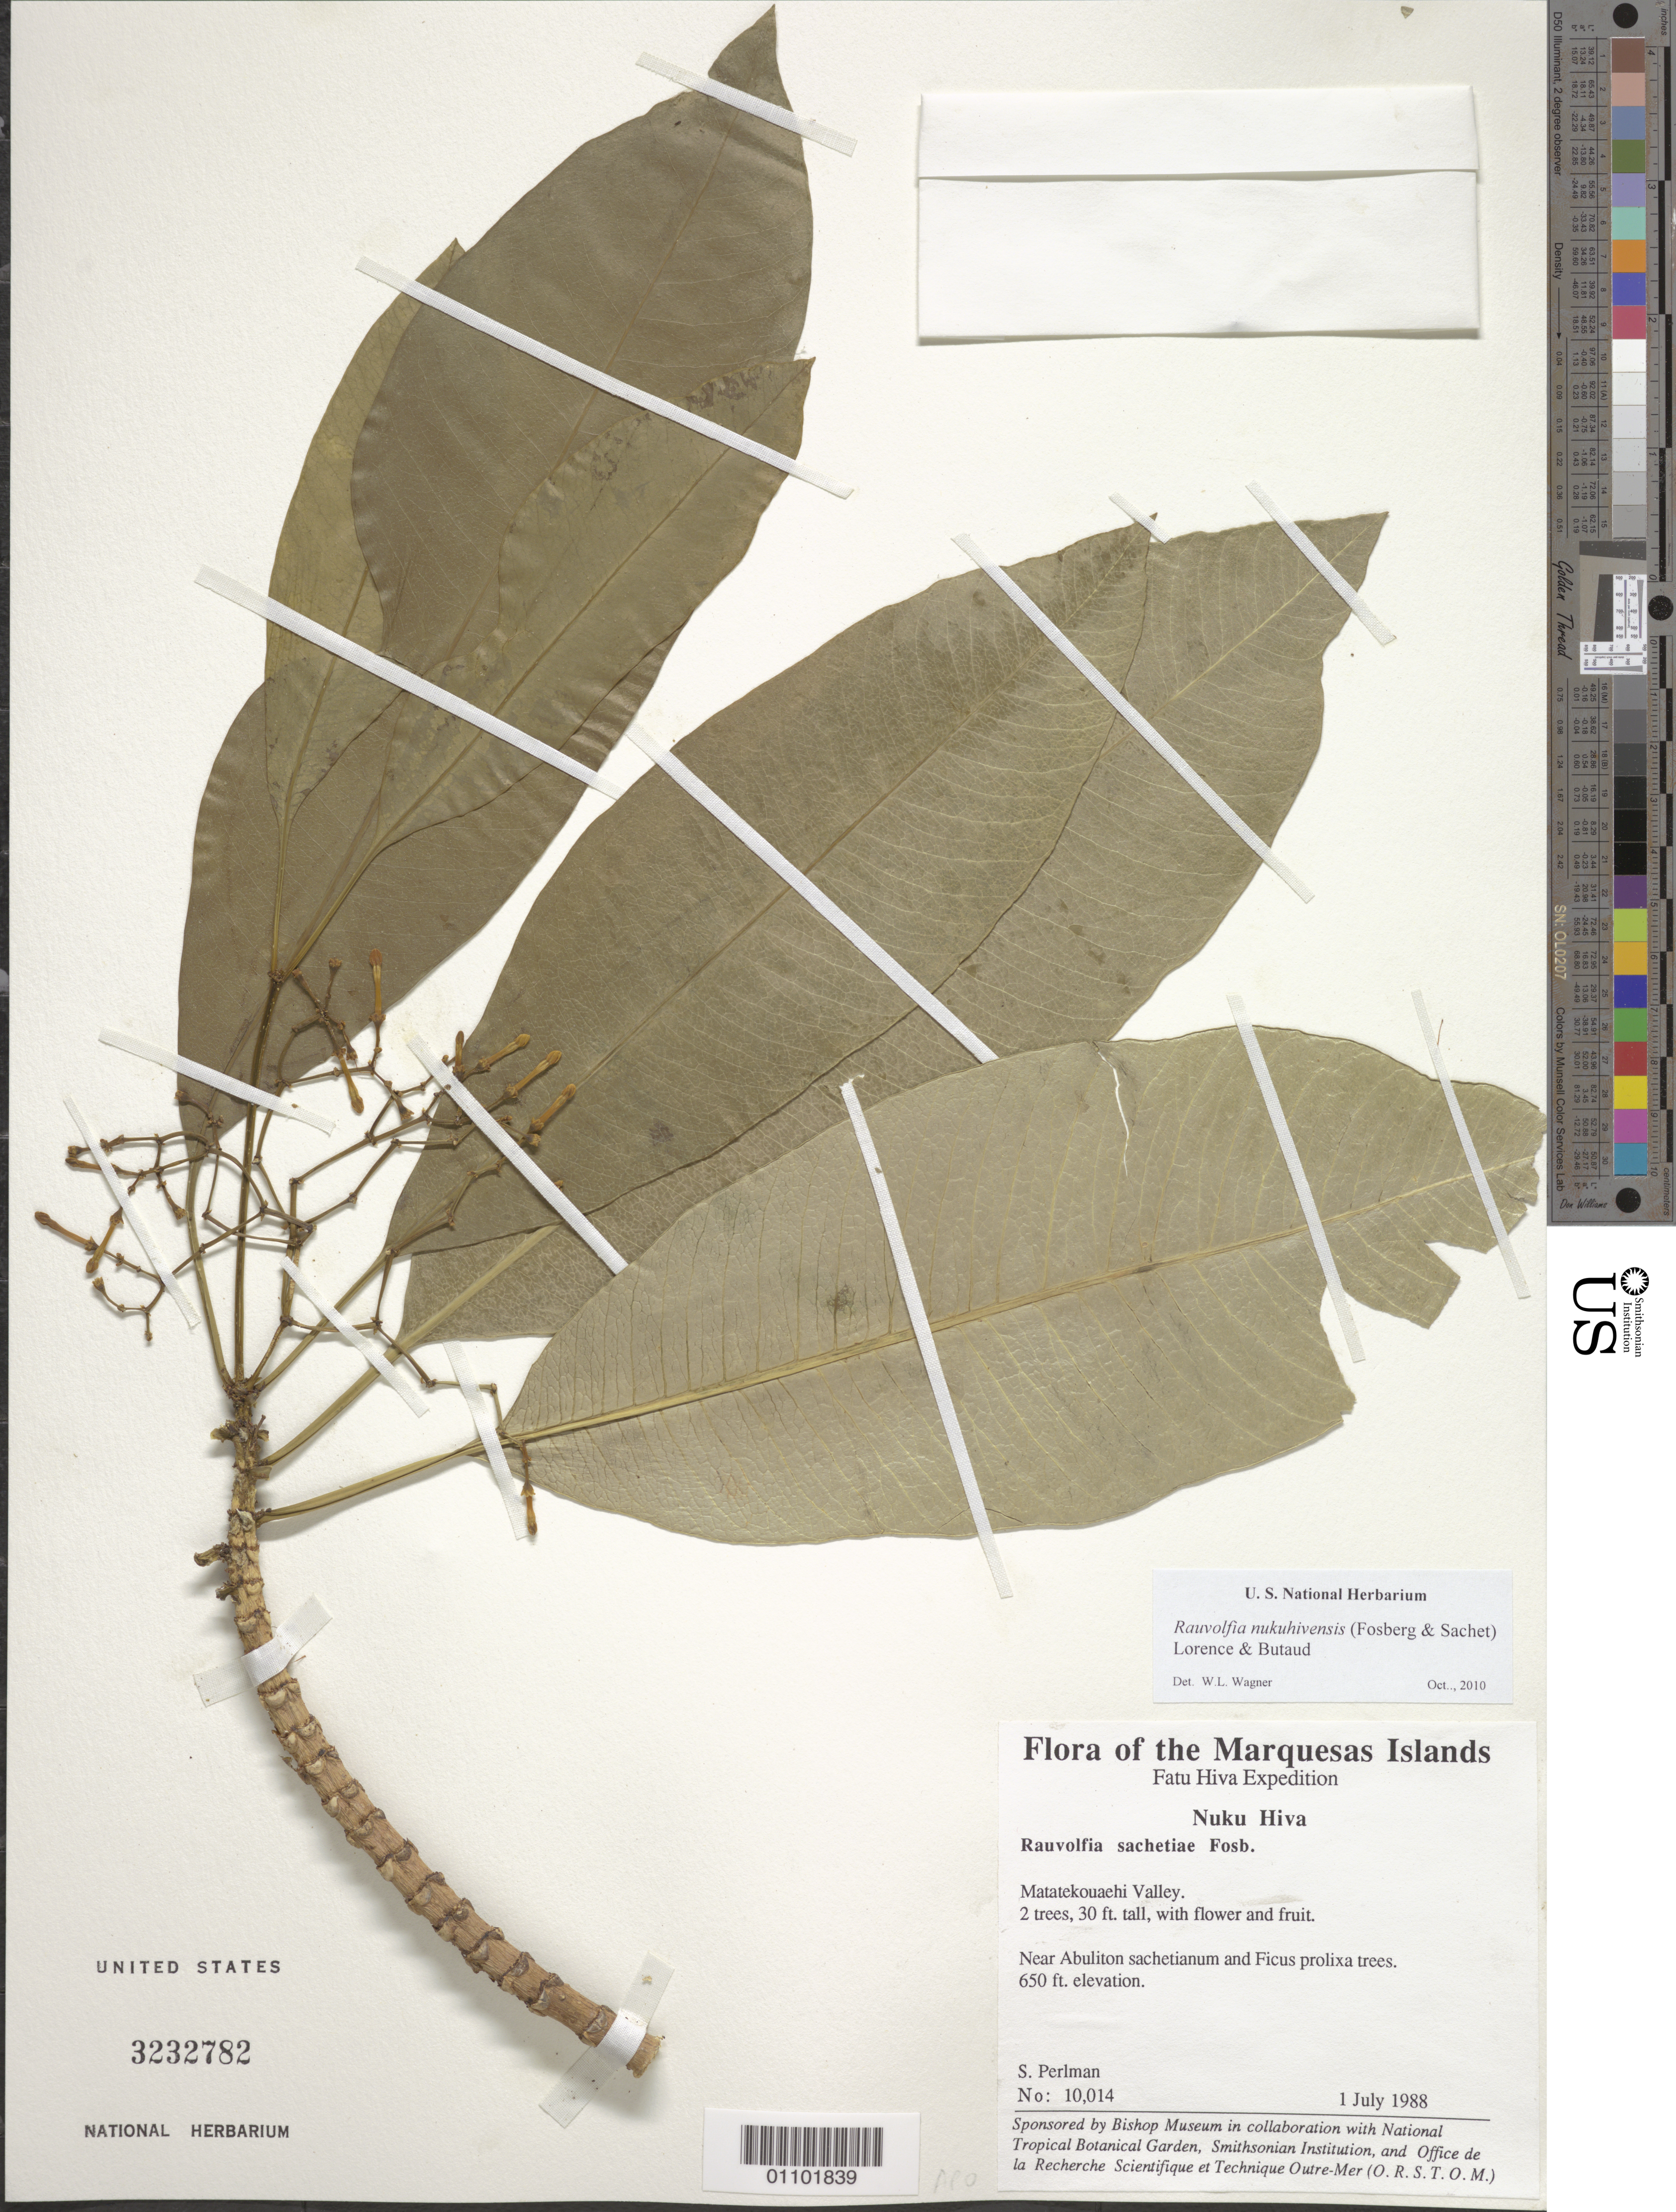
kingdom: Plantae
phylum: Tracheophyta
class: Magnoliopsida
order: Gentianales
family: Apocynaceae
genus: Rauvolfia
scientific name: Rauvolfia nukuhivensis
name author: (Fosberg & Sachet) Lorence & Butaud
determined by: Lorence, David H., (PTBG), National Tropical Botanical Garden (UNITED STATES)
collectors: S. P. Perlman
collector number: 10014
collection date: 1988-07-01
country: French Polynesia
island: Nuku Hiva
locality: Matatekouaehi Valley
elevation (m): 198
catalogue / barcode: US 3232782